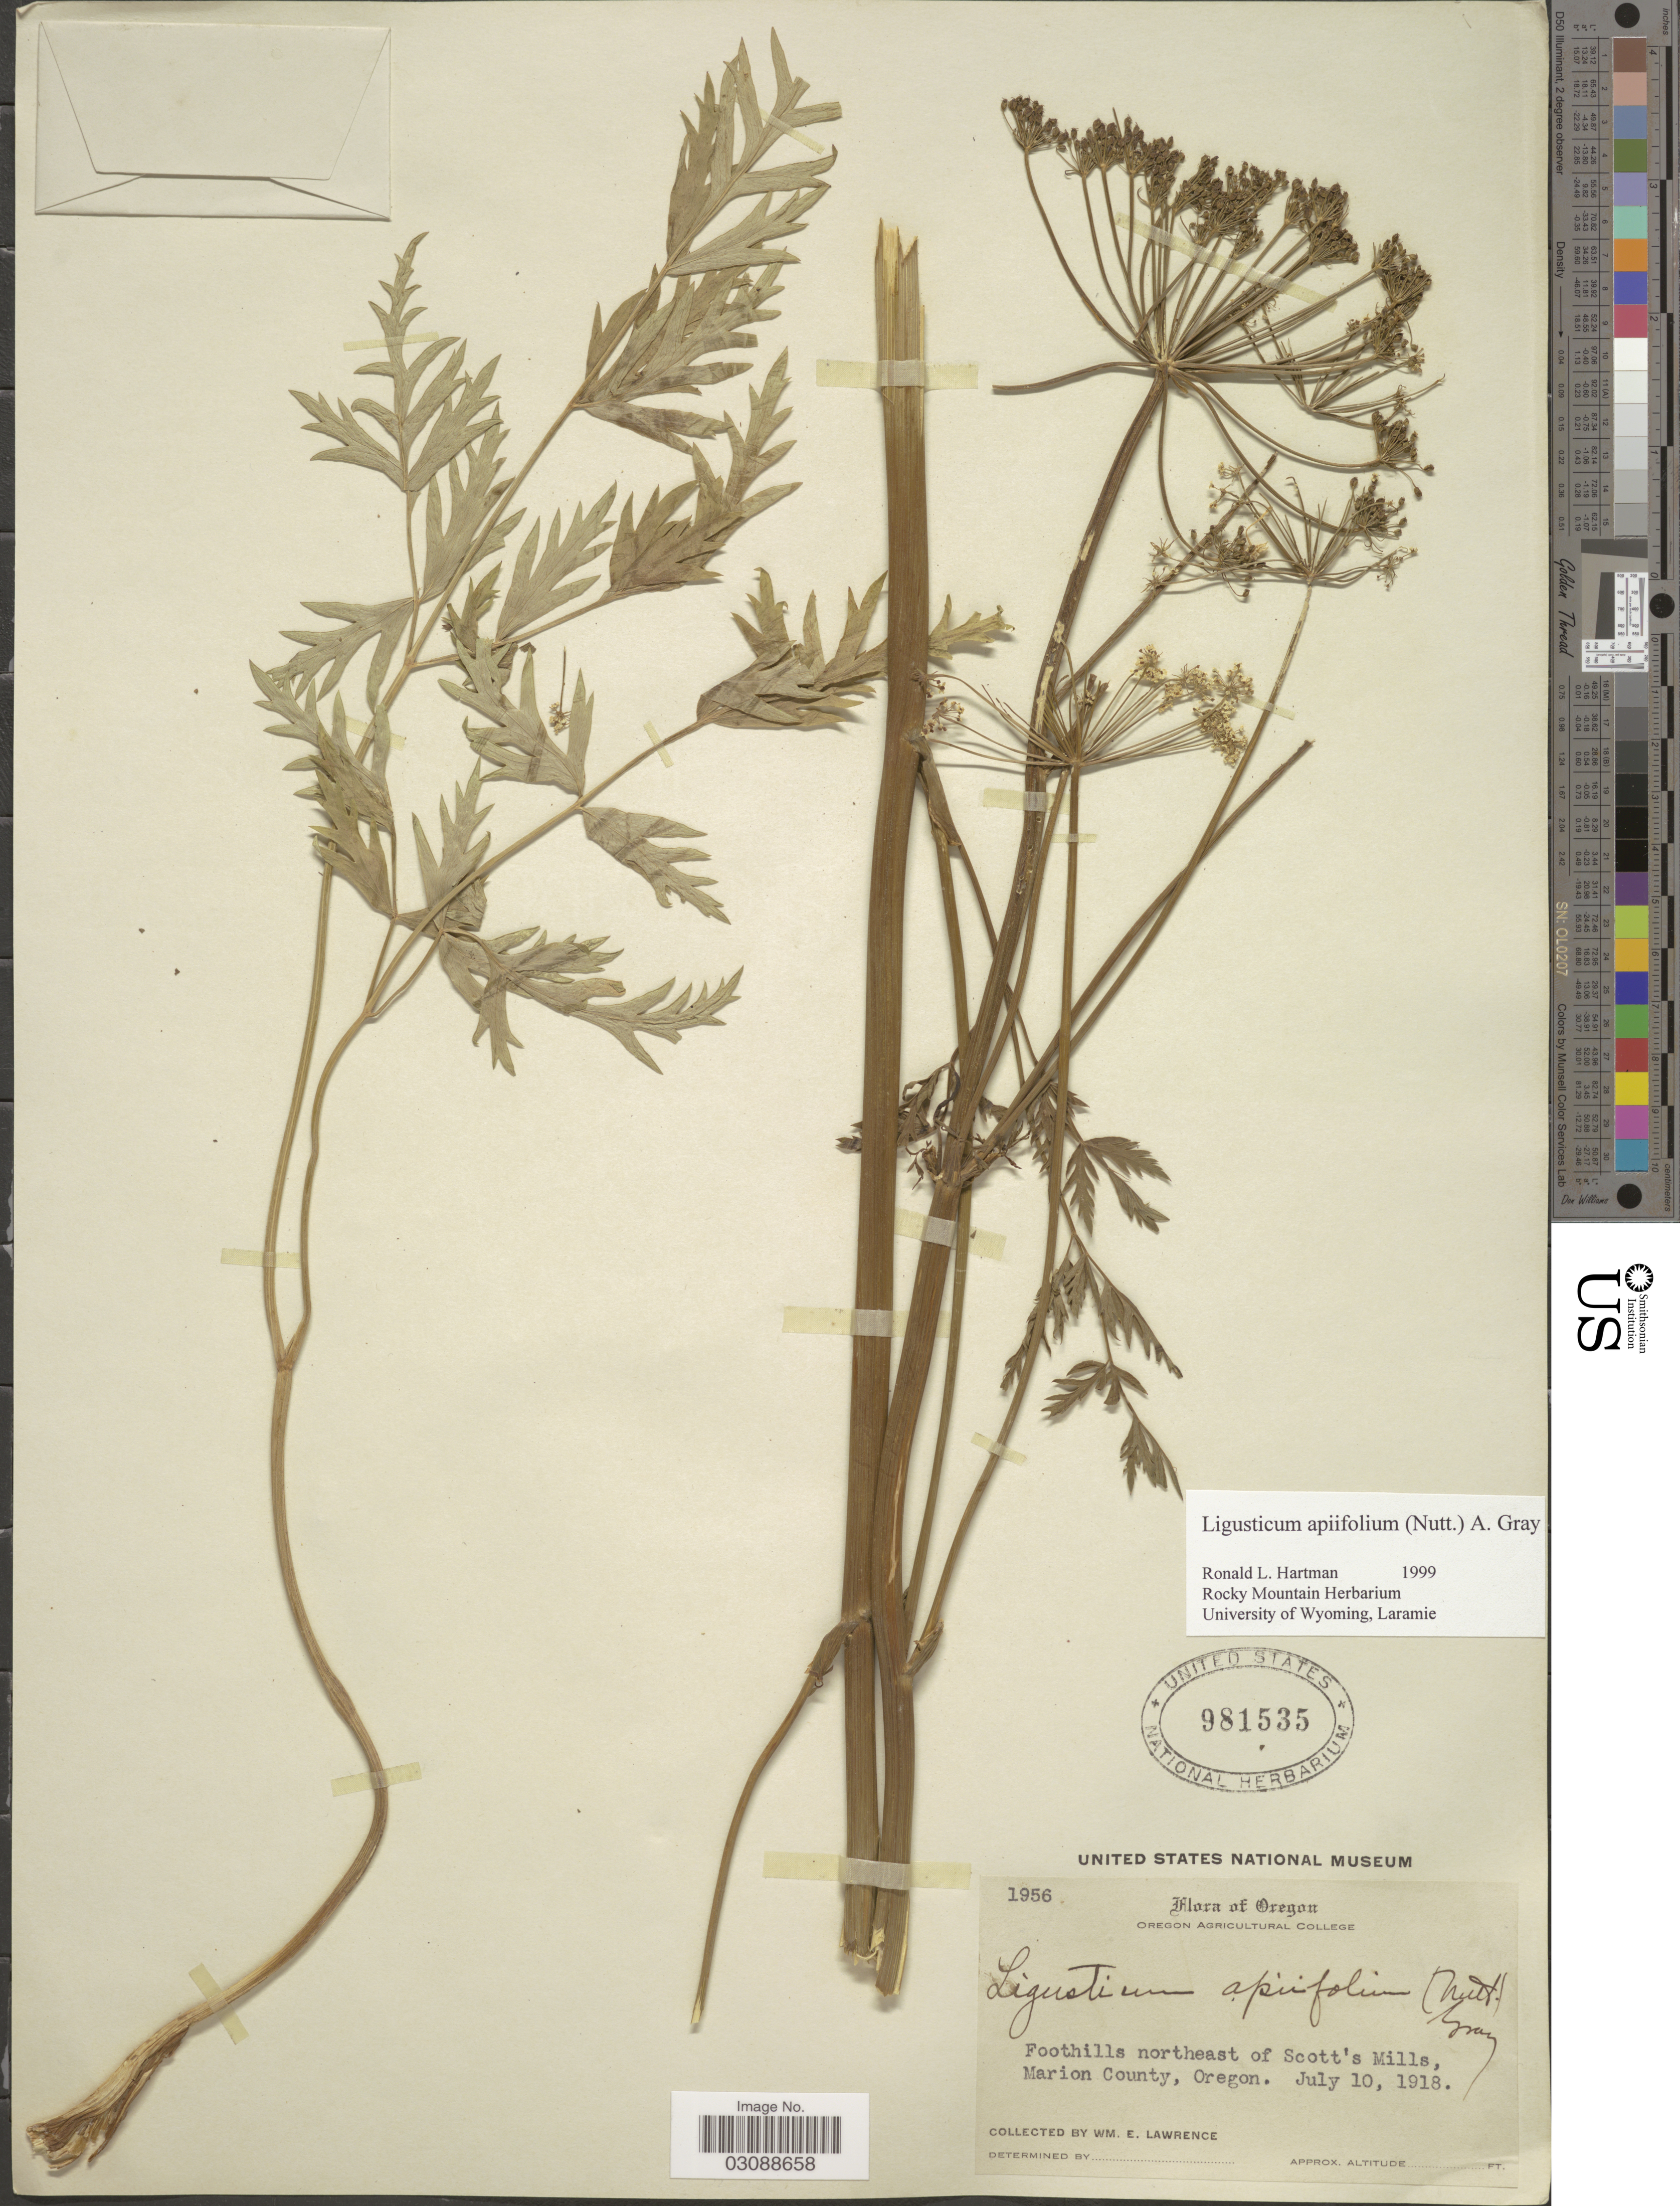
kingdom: Plantae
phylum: Tracheophyta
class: Magnoliopsida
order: Apiales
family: Apiaceae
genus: Ligusticum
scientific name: Ligusticum apiifolium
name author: (Nutt. ex Torr. & A. Gray) A. Gray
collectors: W. Lawrence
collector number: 1956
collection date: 1918-07-10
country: United States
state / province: Oregon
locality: Foothills northeast of Scott's Mills, Marion County.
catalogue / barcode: US 981535